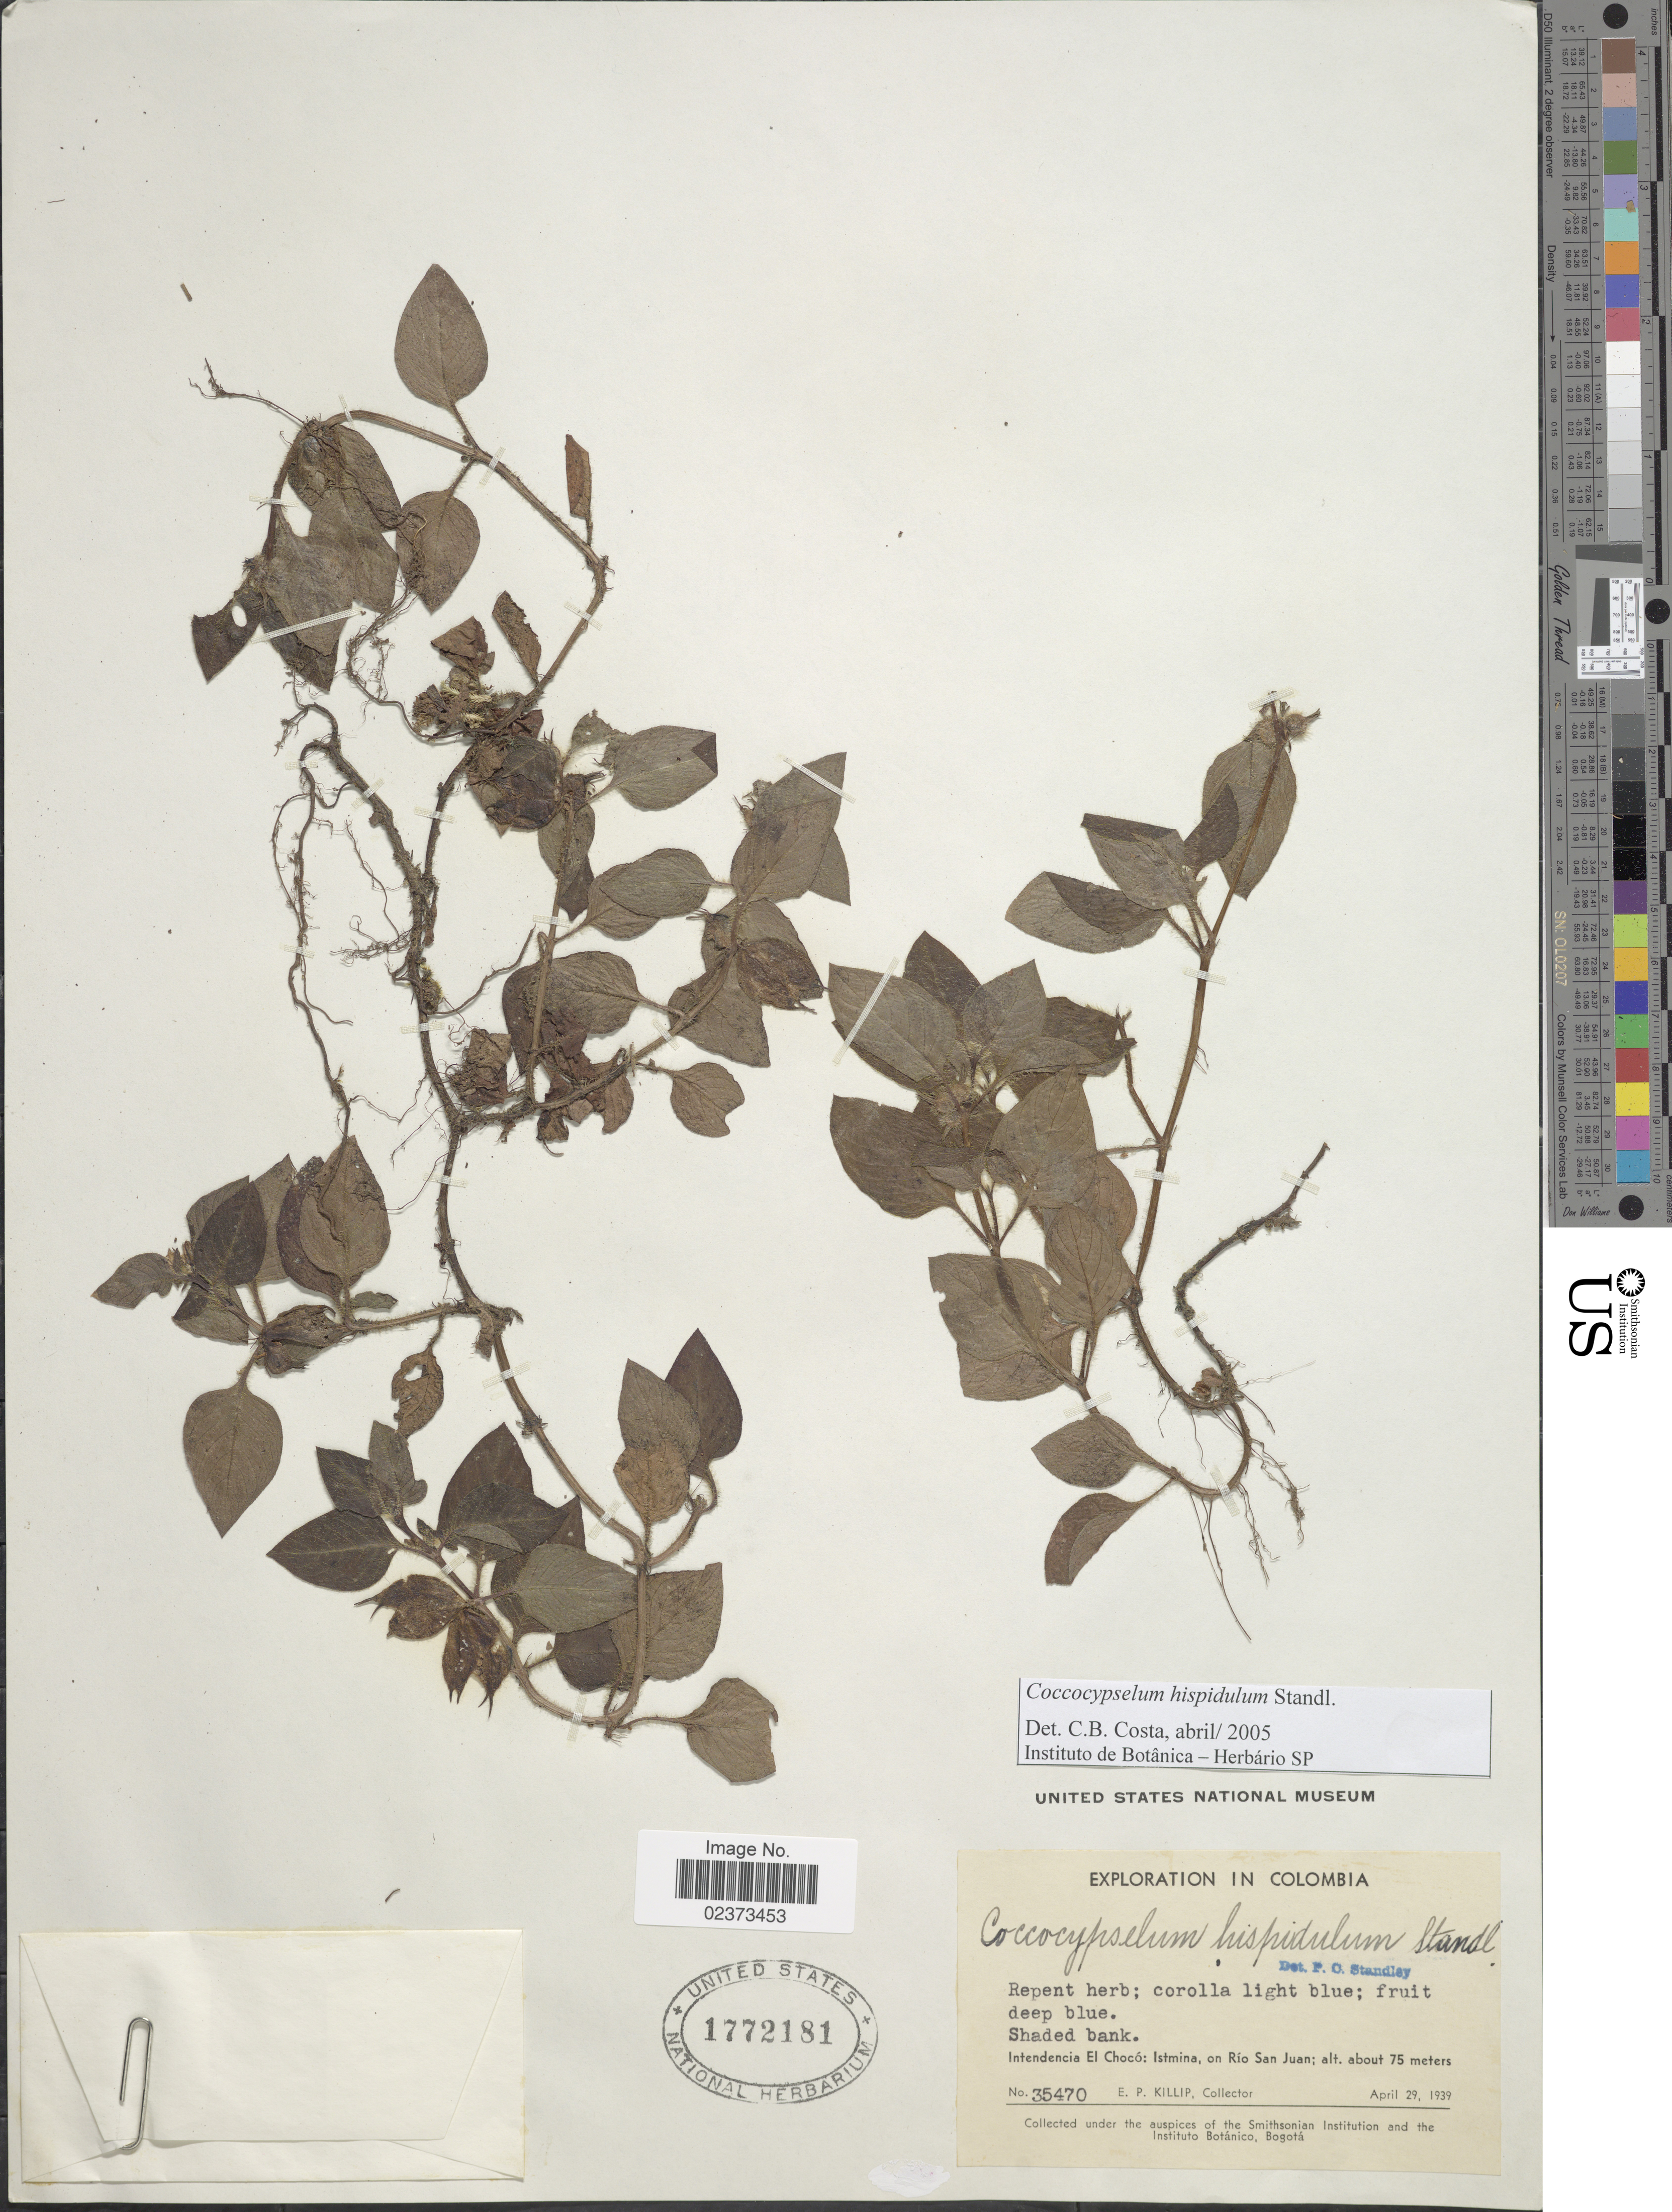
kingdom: Plantae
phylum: Tracheophyta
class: Magnoliopsida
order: Gentianales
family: Rubiaceae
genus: Coccocypselum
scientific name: Coccocypselum hispidulum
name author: (Standl.) Standl.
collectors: E. P. Killip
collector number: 35470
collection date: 1939-04-29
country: Colombia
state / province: Chocó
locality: Intendencia El Choco: Istmina, on Rio San Juan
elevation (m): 75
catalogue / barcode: US 1772181